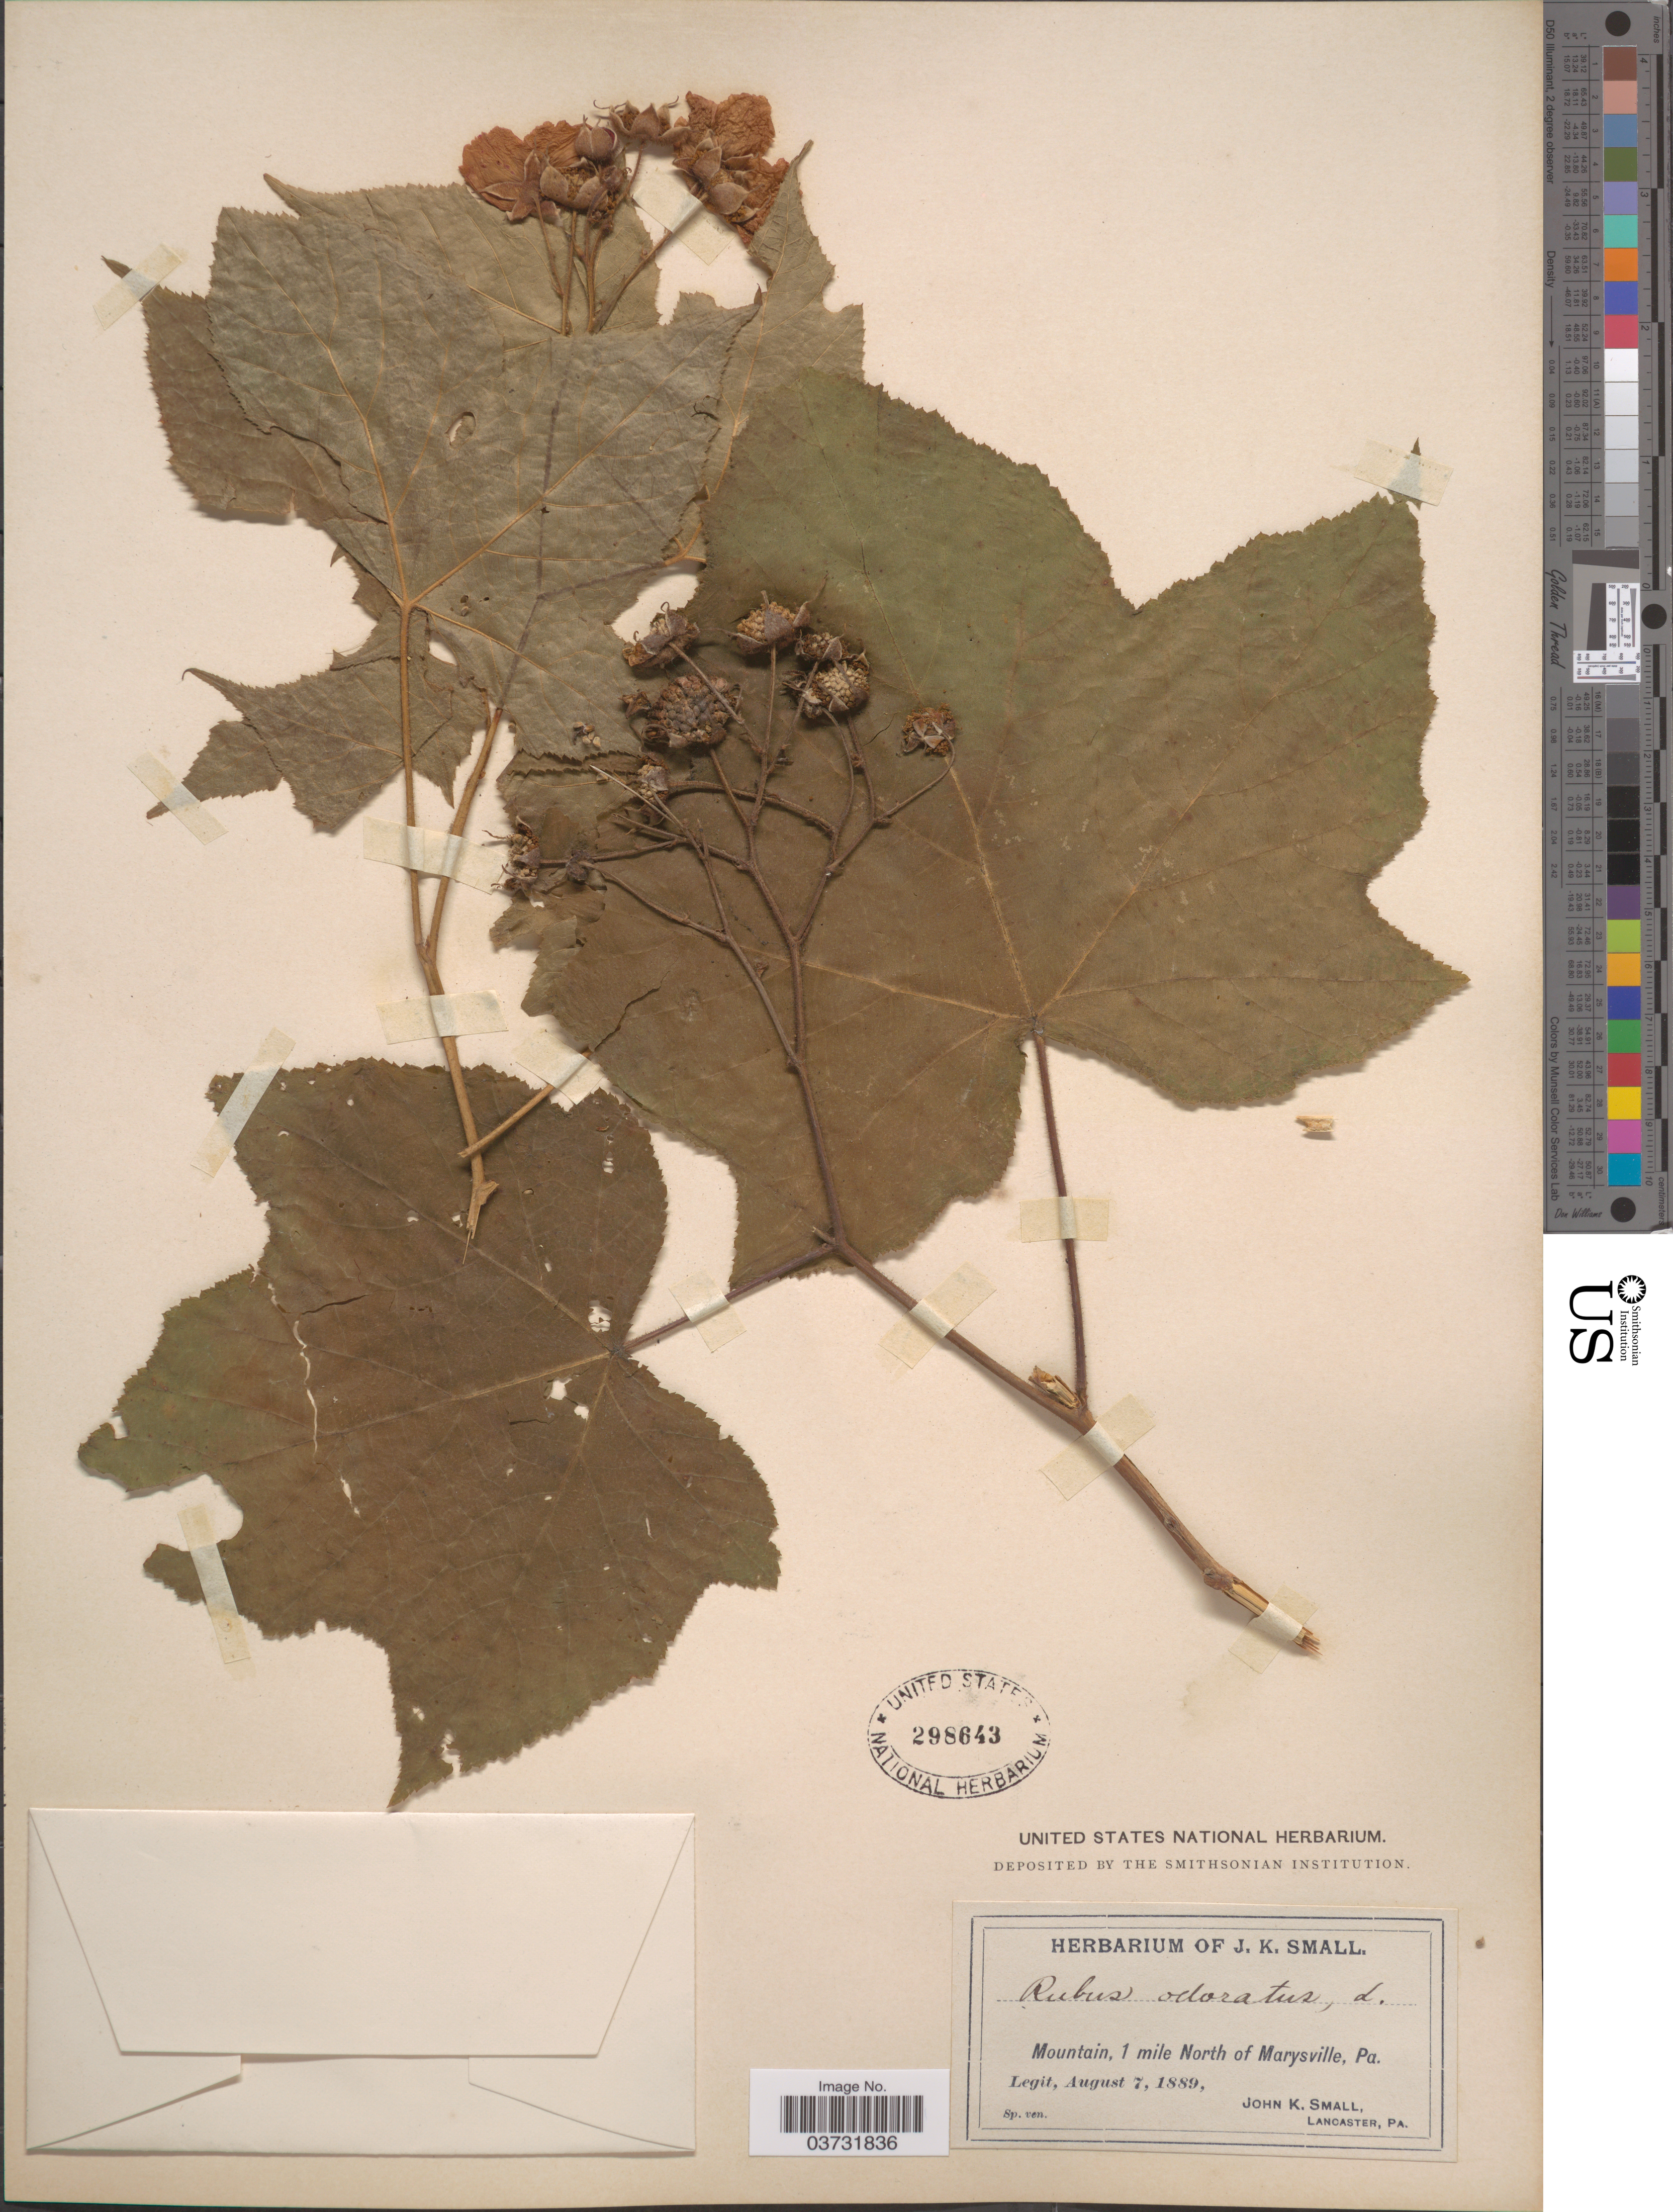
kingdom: Plantae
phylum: Tracheophyta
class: Magnoliopsida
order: Rosales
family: Rosaceae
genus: Rubus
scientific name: Rubus odoratus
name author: L.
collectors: J. K. Small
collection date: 1889-08-07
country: United States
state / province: Pennsylvania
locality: Mountain, 1 mile North of Marysville.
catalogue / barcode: US 298643